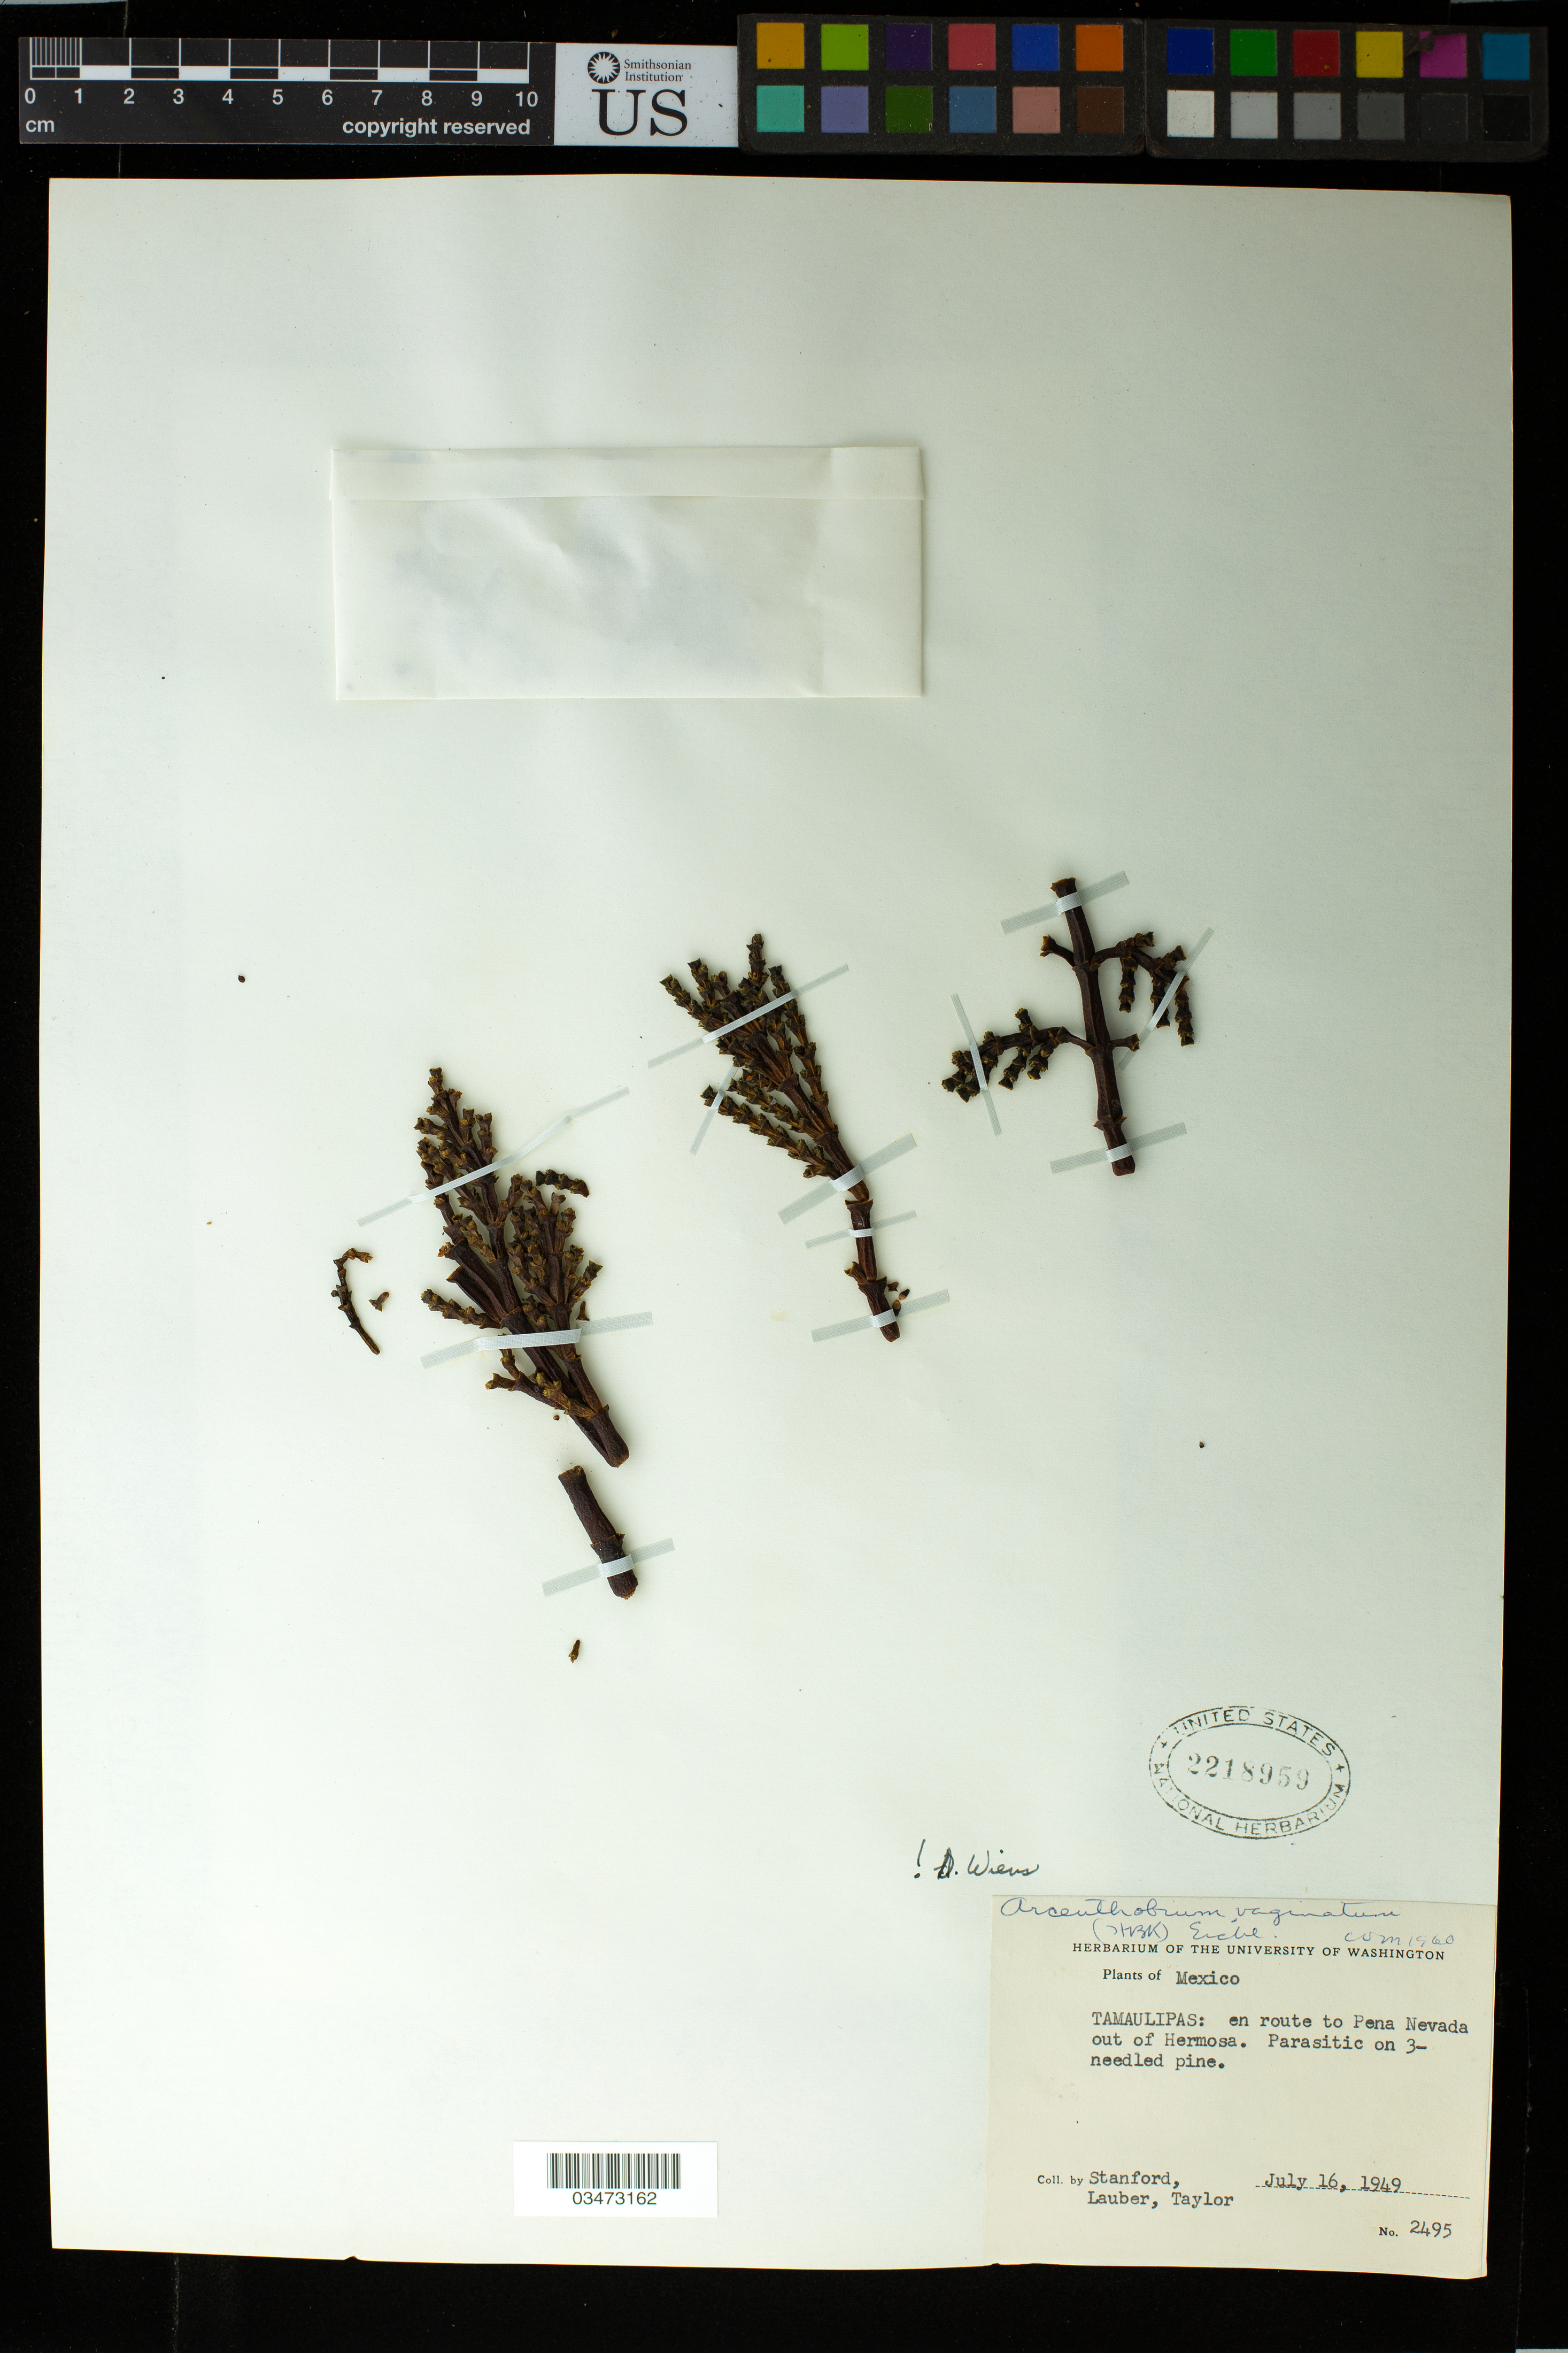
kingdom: Plantae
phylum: Tracheophyta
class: Magnoliopsida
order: Santalales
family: Viscaceae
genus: Arceuthobium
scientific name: Arceuthobium vaginatum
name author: (Kunth) Eichler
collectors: -. Stanford, Lauber, -- & -- Taylor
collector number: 2495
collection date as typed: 16 Jul 1949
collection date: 1949-07-16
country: Mexico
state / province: Tamaulipas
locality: Tamaulipas, en route to Peña Nevada out of Hermosa.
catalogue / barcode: US 2218959